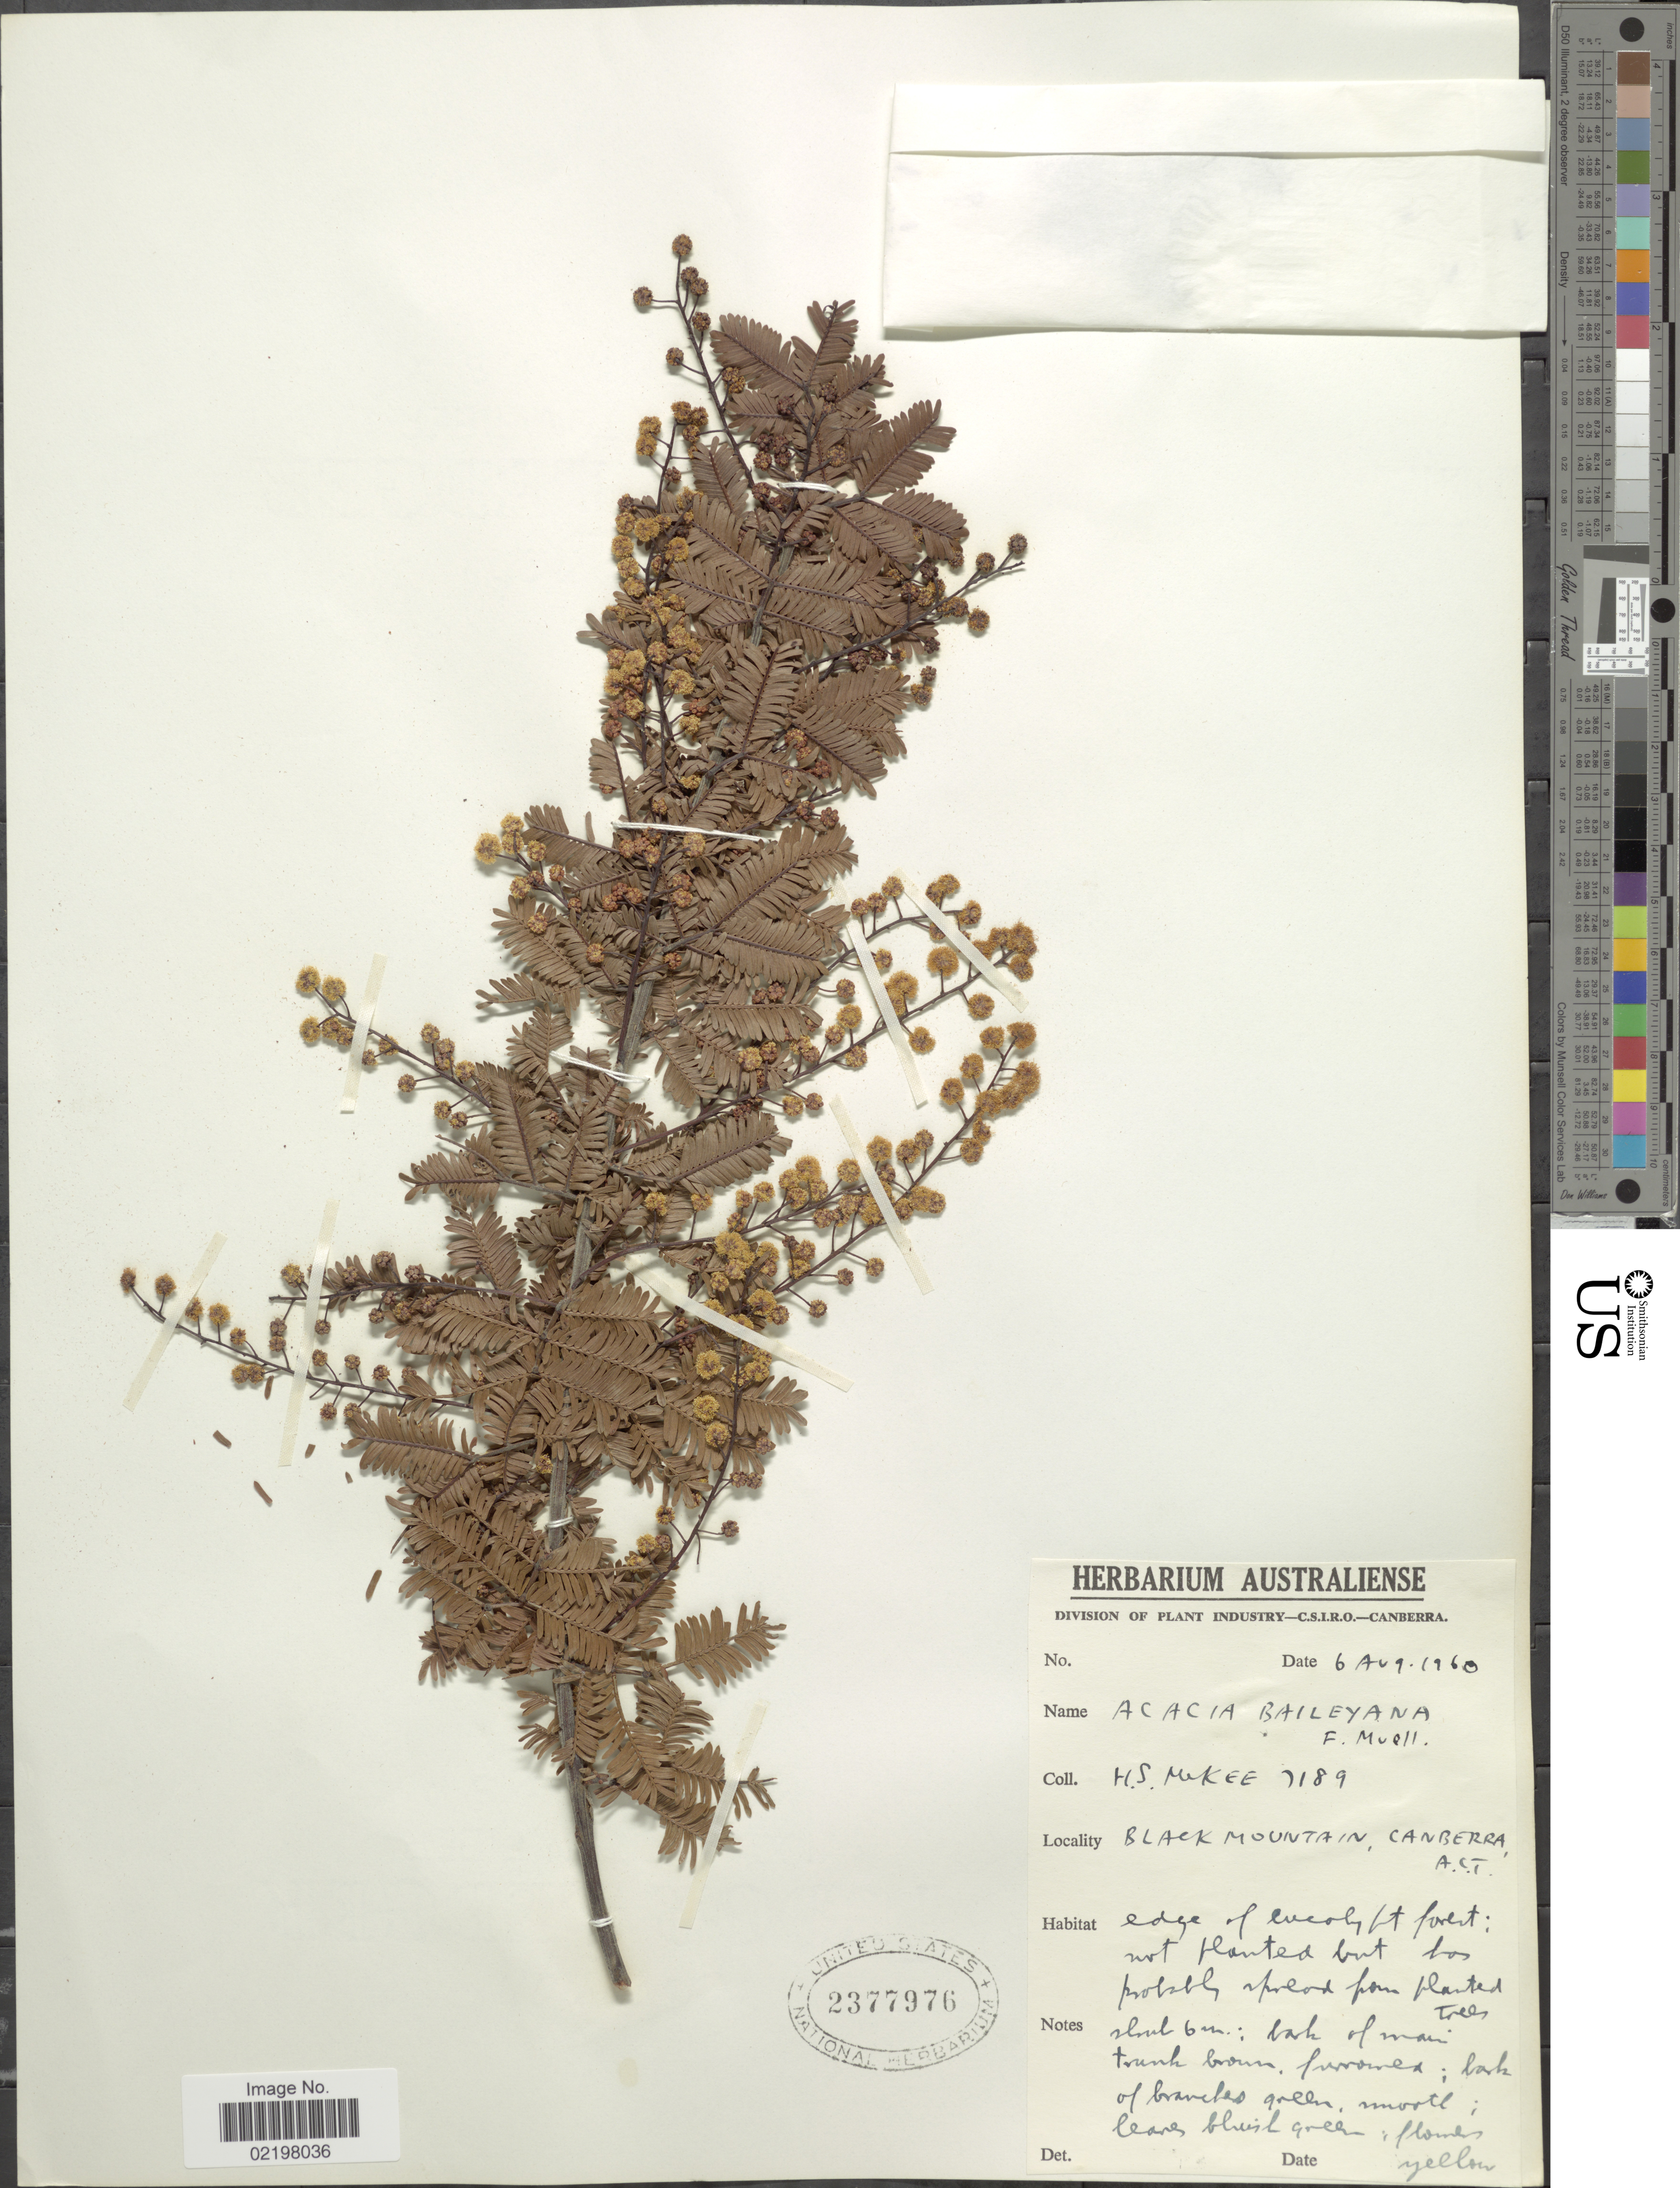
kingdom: Plantae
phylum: Tracheophyta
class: Magnoliopsida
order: Fabales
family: Fabaceae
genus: Acacia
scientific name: Acacia baileyana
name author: F. Muell.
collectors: H. S. McKee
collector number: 7189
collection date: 1960-08-06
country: Australia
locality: Black Mountain, Canberra, A.C.T.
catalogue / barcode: US 2377976